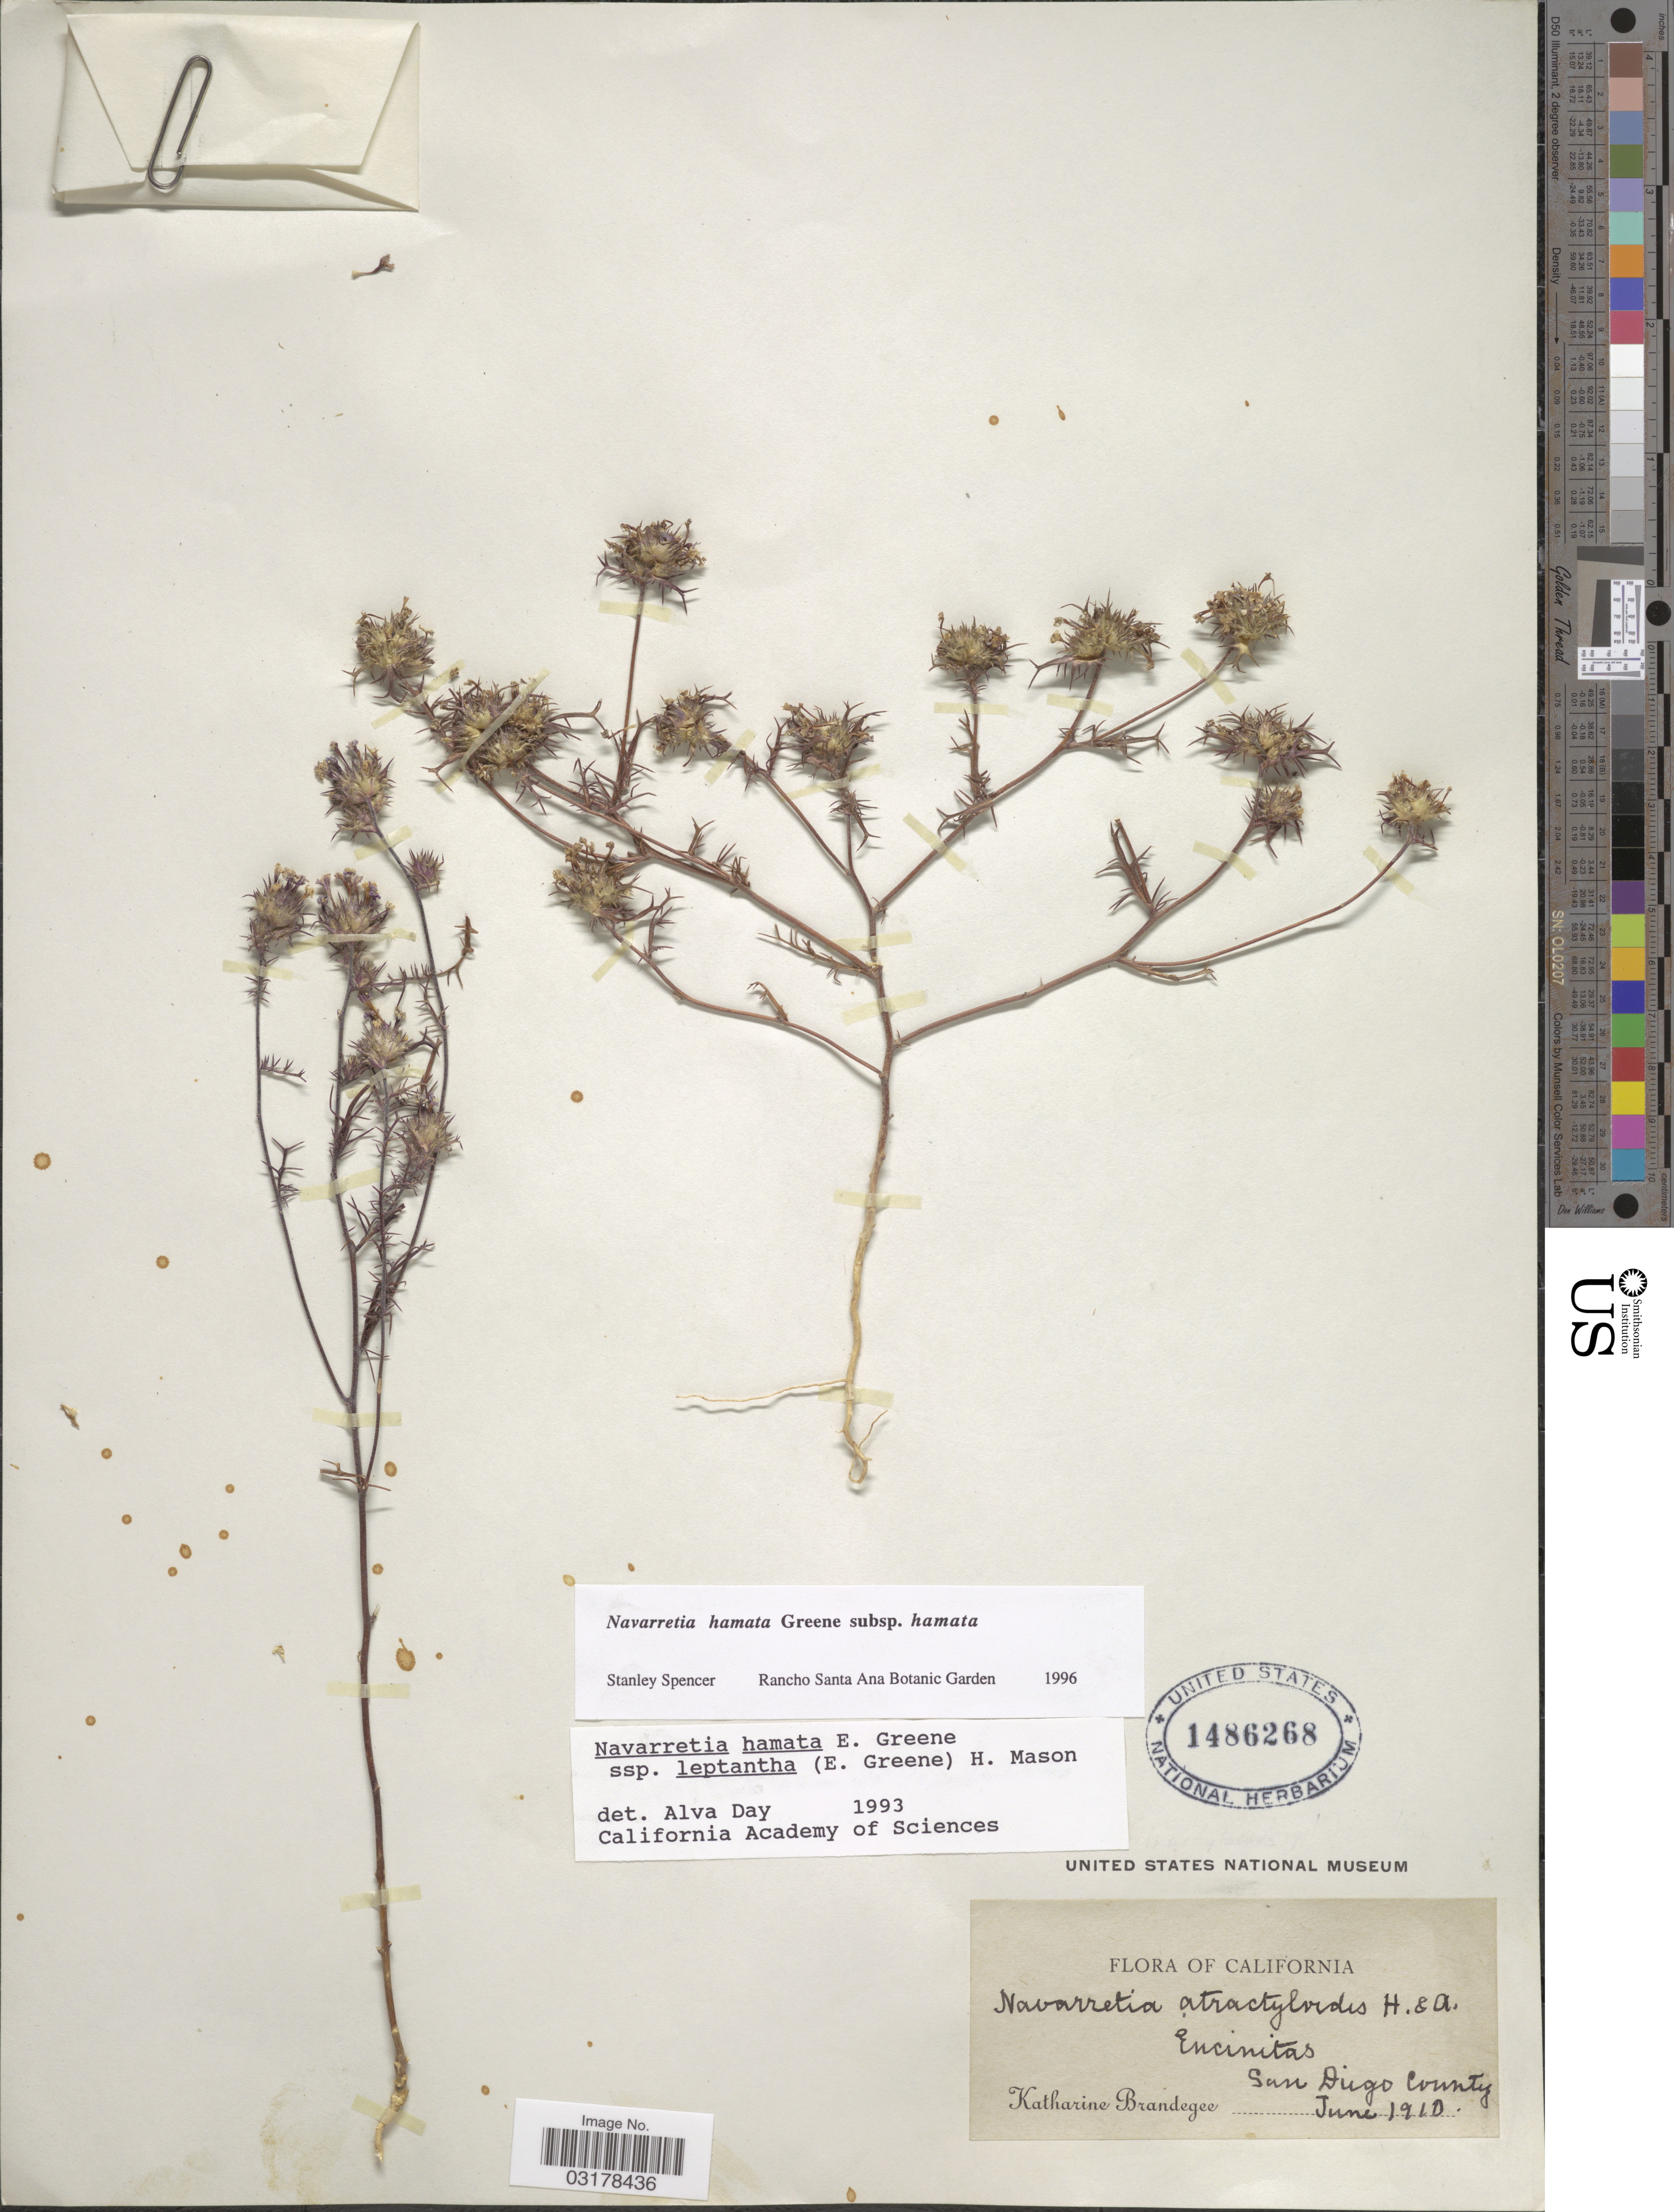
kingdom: Plantae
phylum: Tracheophyta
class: Magnoliopsida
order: Ericales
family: Polemoniaceae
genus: Navarretia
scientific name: Navarretia hamata var. hamata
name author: Greene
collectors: M. K. Brandegee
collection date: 1910-06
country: United States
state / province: California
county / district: San Diego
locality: Encinitas. San Diego County.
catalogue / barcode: US 1486268